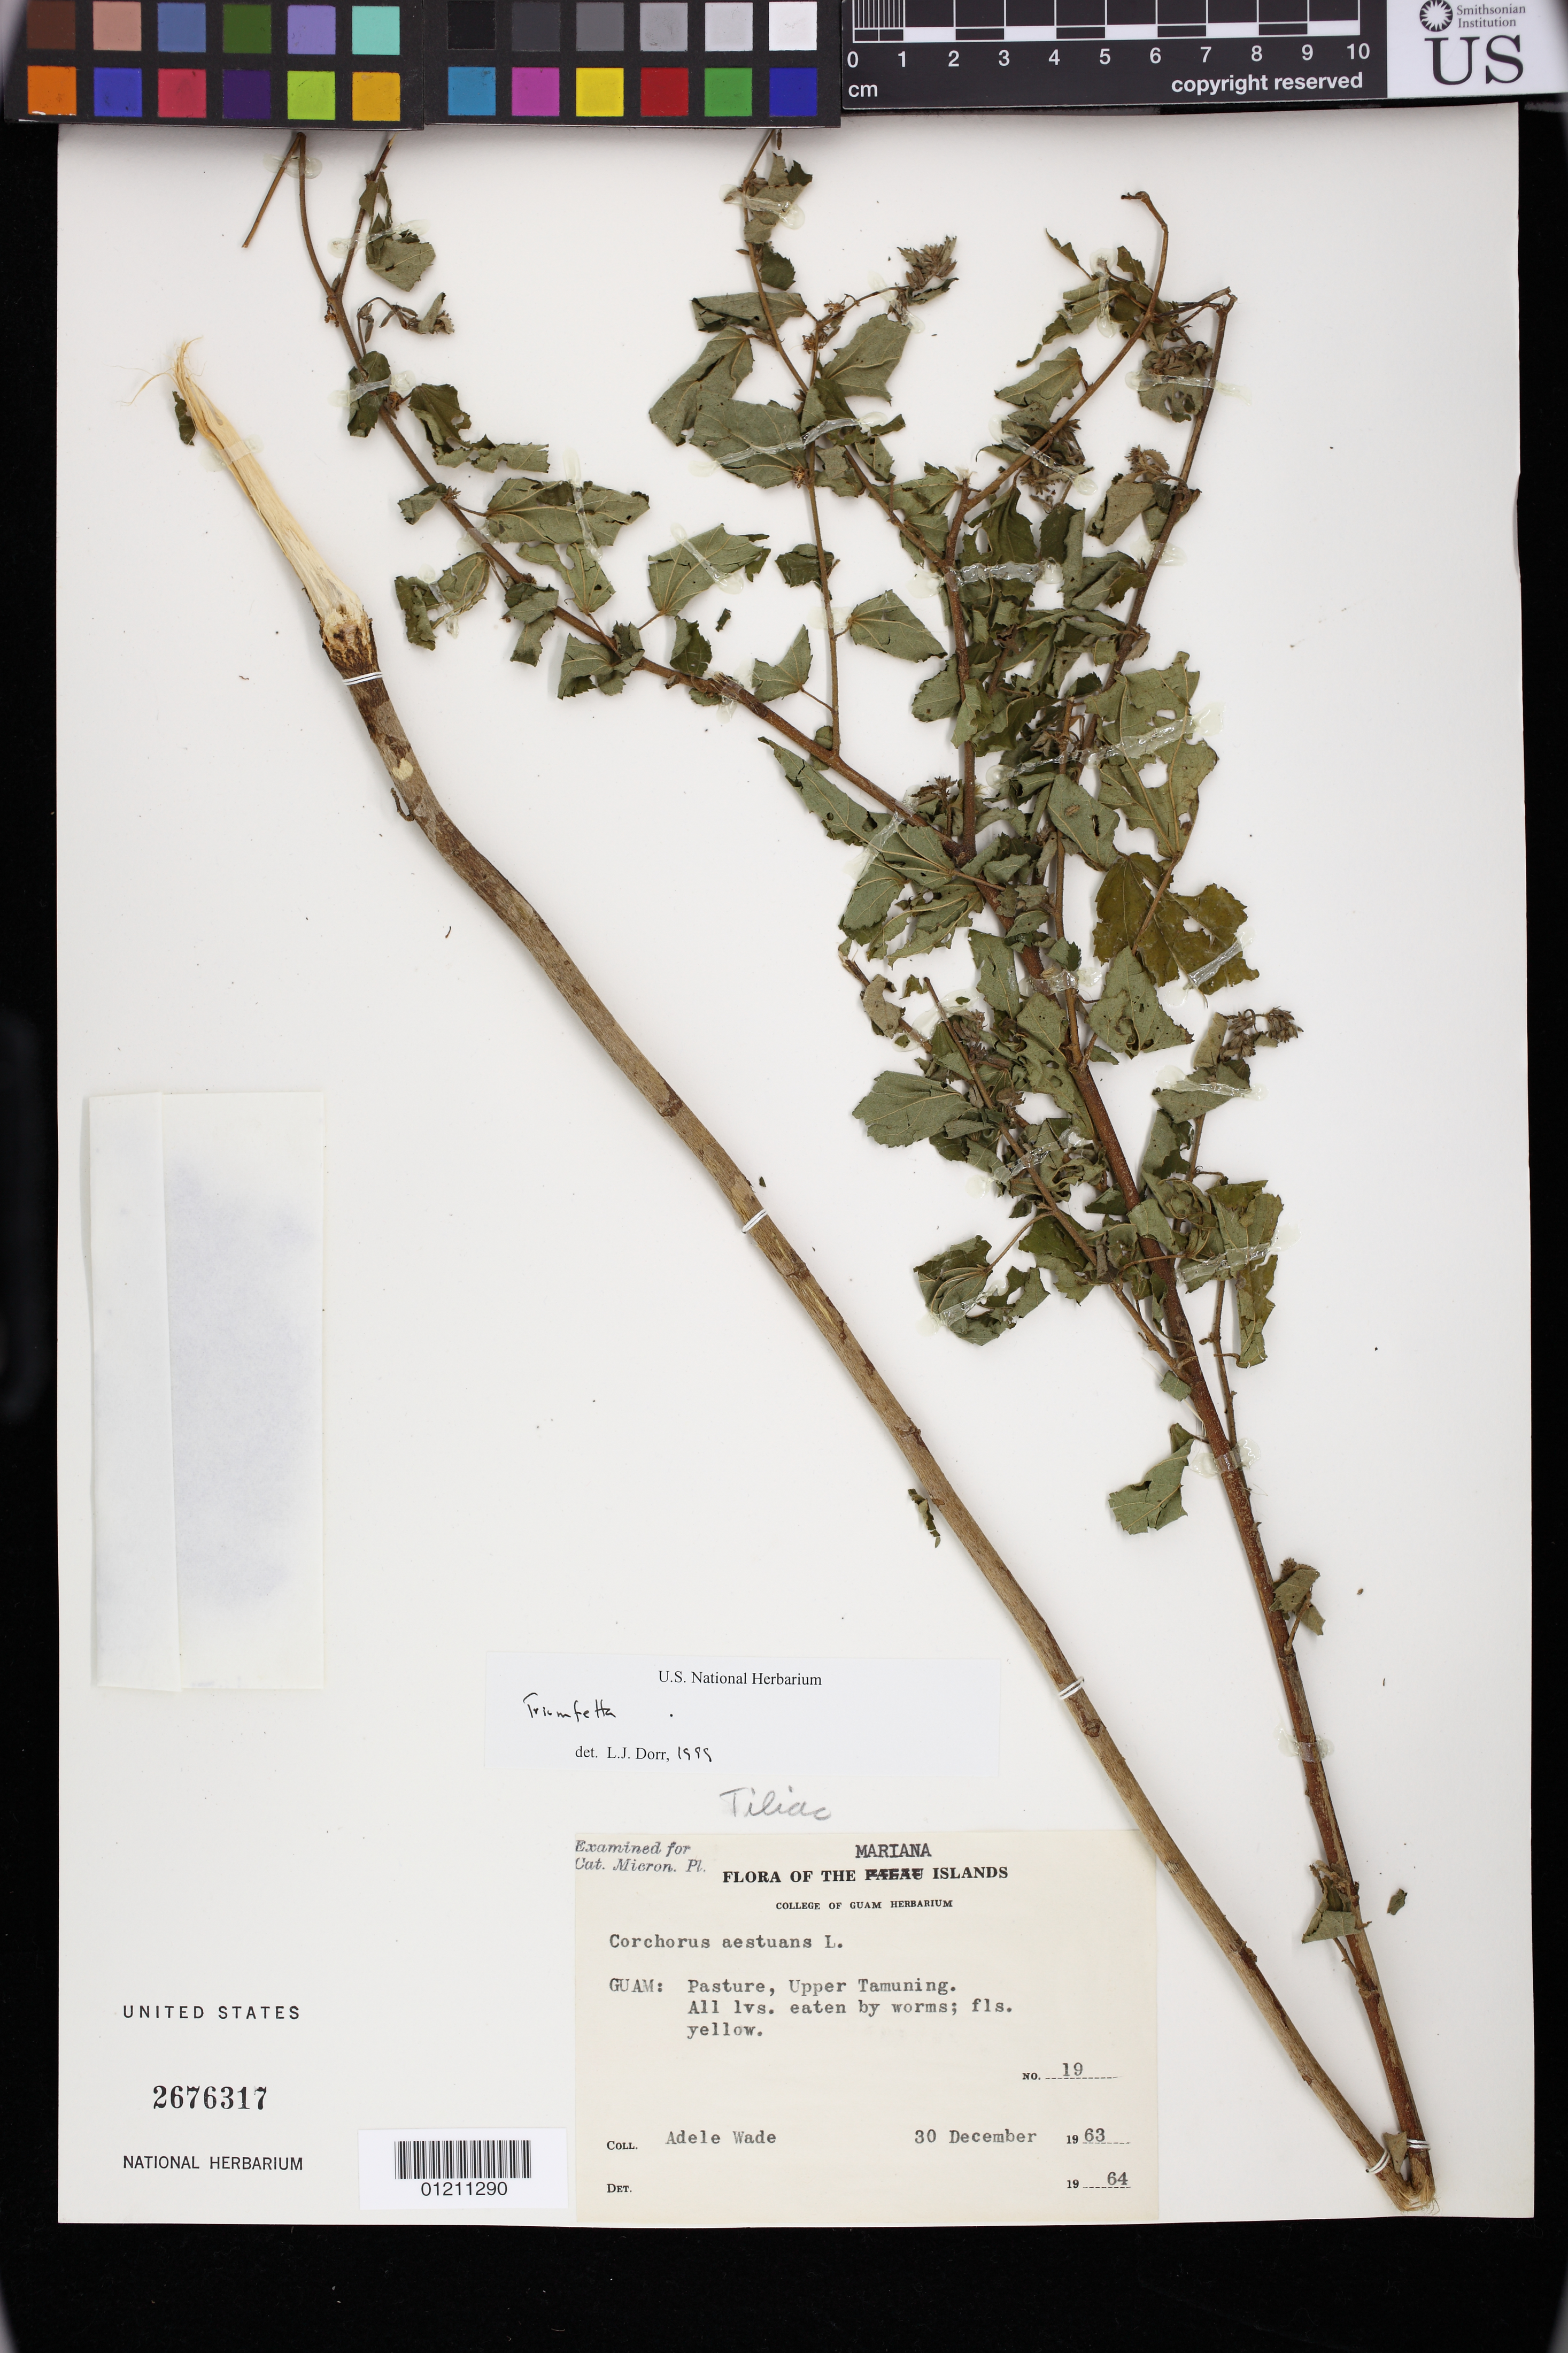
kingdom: Plantae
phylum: Tracheophyta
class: Magnoliopsida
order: Malvales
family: Malvaceae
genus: Triumfetta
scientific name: Triumfetta sp.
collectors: A. Wade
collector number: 19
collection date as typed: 30 Dec 1963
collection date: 1963-12-30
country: Guam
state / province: Tamuning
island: Guam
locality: Mariana Islands, Guam. Pasture, Upper Tamuning.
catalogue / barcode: US 2676317